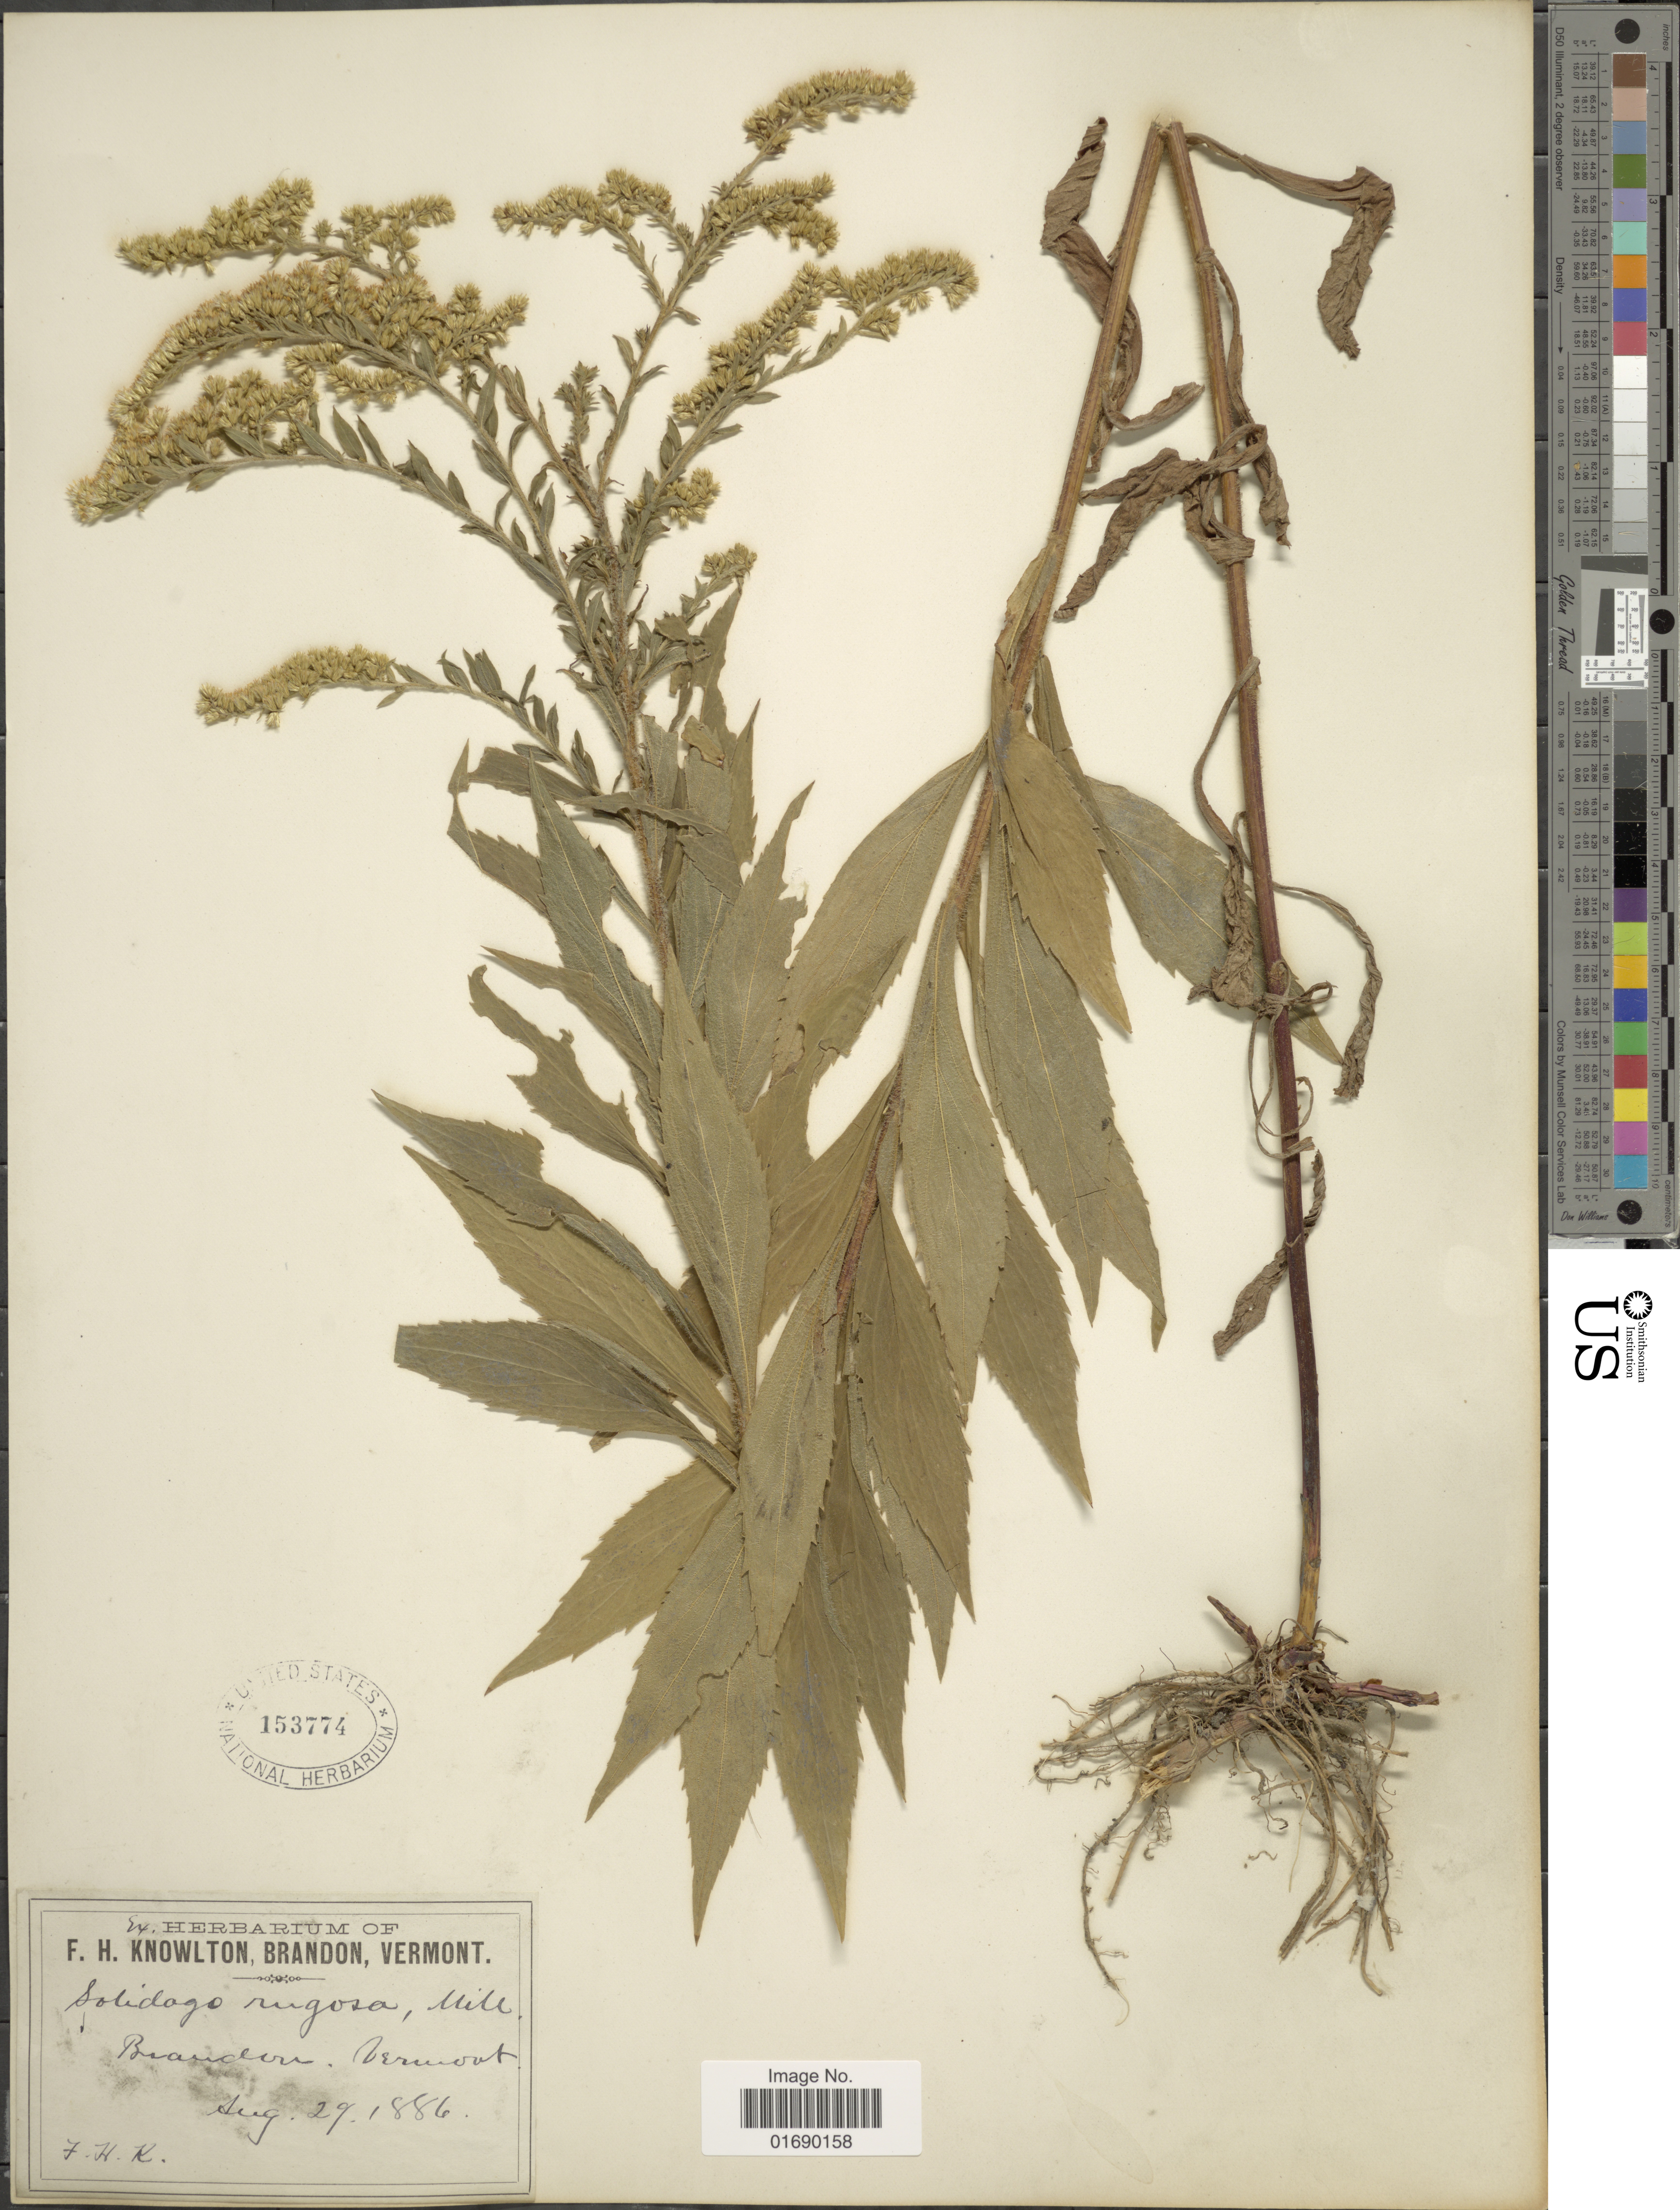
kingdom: Plantae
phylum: Tracheophyta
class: Magnoliopsida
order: Asterales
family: Asteraceae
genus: Solidago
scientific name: Solidago rugosa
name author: Mill.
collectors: F. H. Knowlton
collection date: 1886-08-29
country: United States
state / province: Vermont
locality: Brandon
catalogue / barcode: US 153774